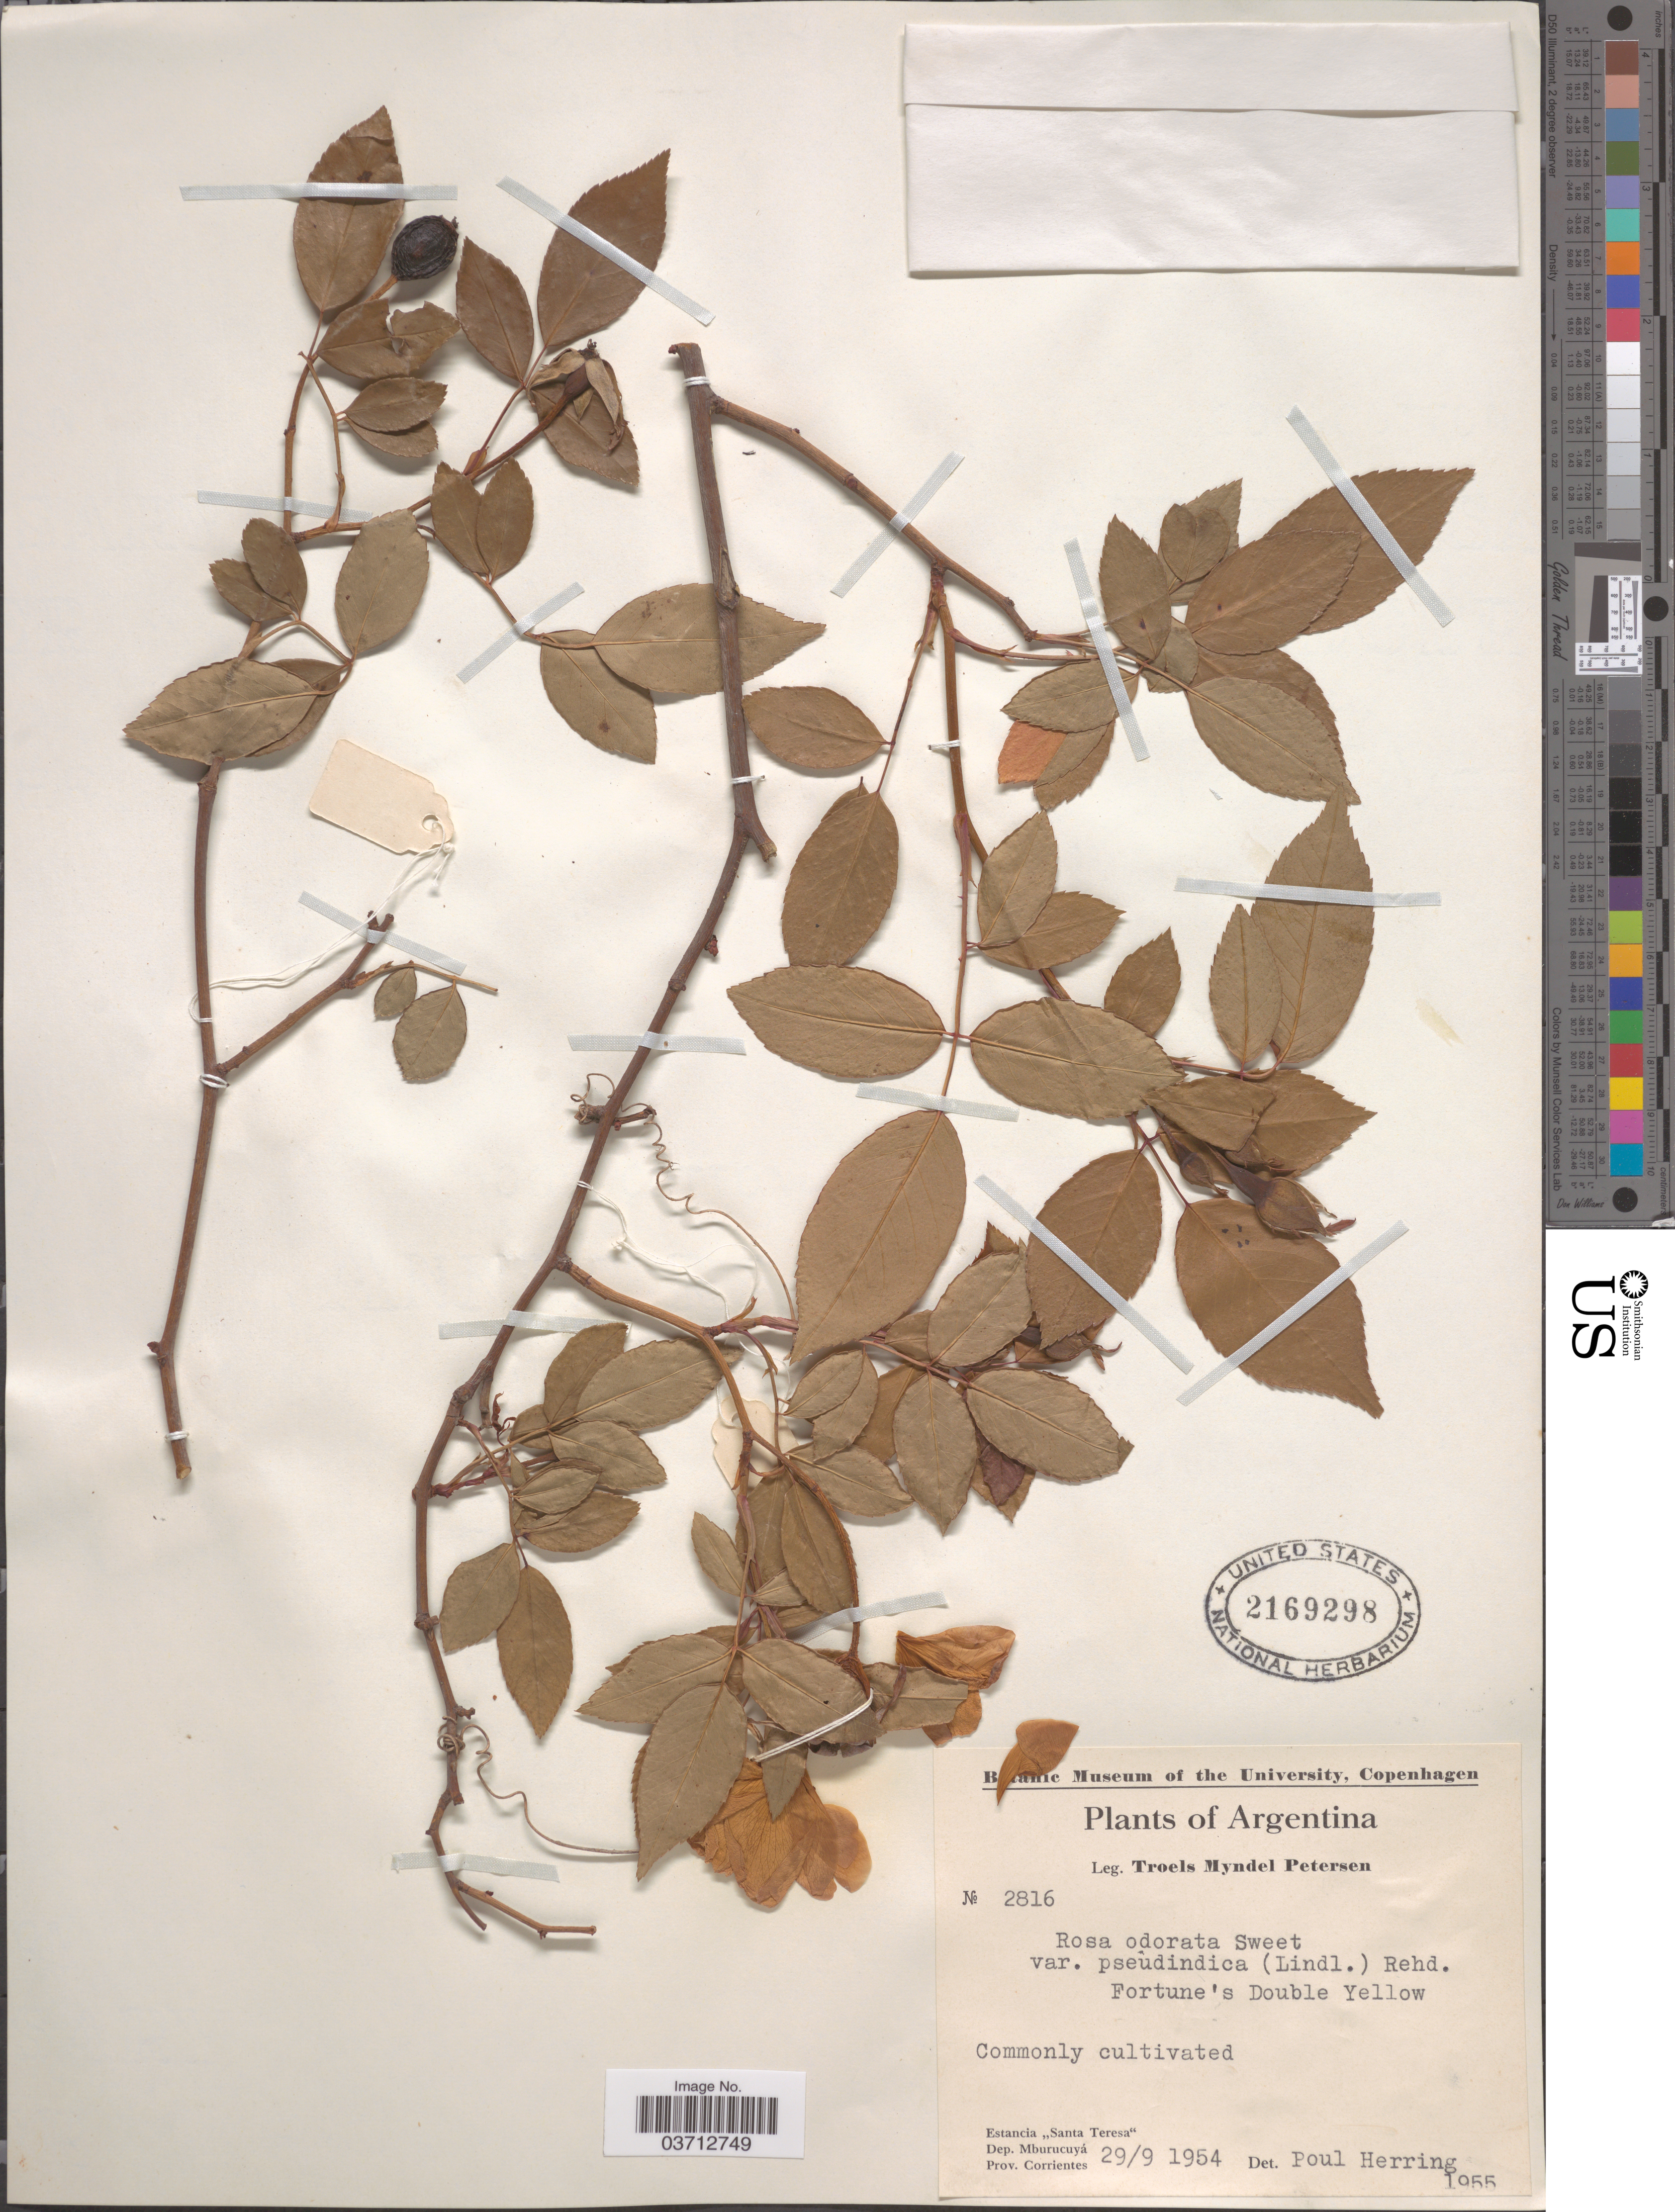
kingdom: Plantae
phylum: Tracheophyta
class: Magnoliopsida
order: Rosales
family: Rosaceae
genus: Rosa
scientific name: Rosa x odorata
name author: (Andrews) Sweet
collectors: T. M. Petersen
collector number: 2816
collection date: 1954-09-29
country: Argentina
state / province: Corrientes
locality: Estancia "Santa Teresa" Dep. Mburucuyá.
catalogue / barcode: US 2169298